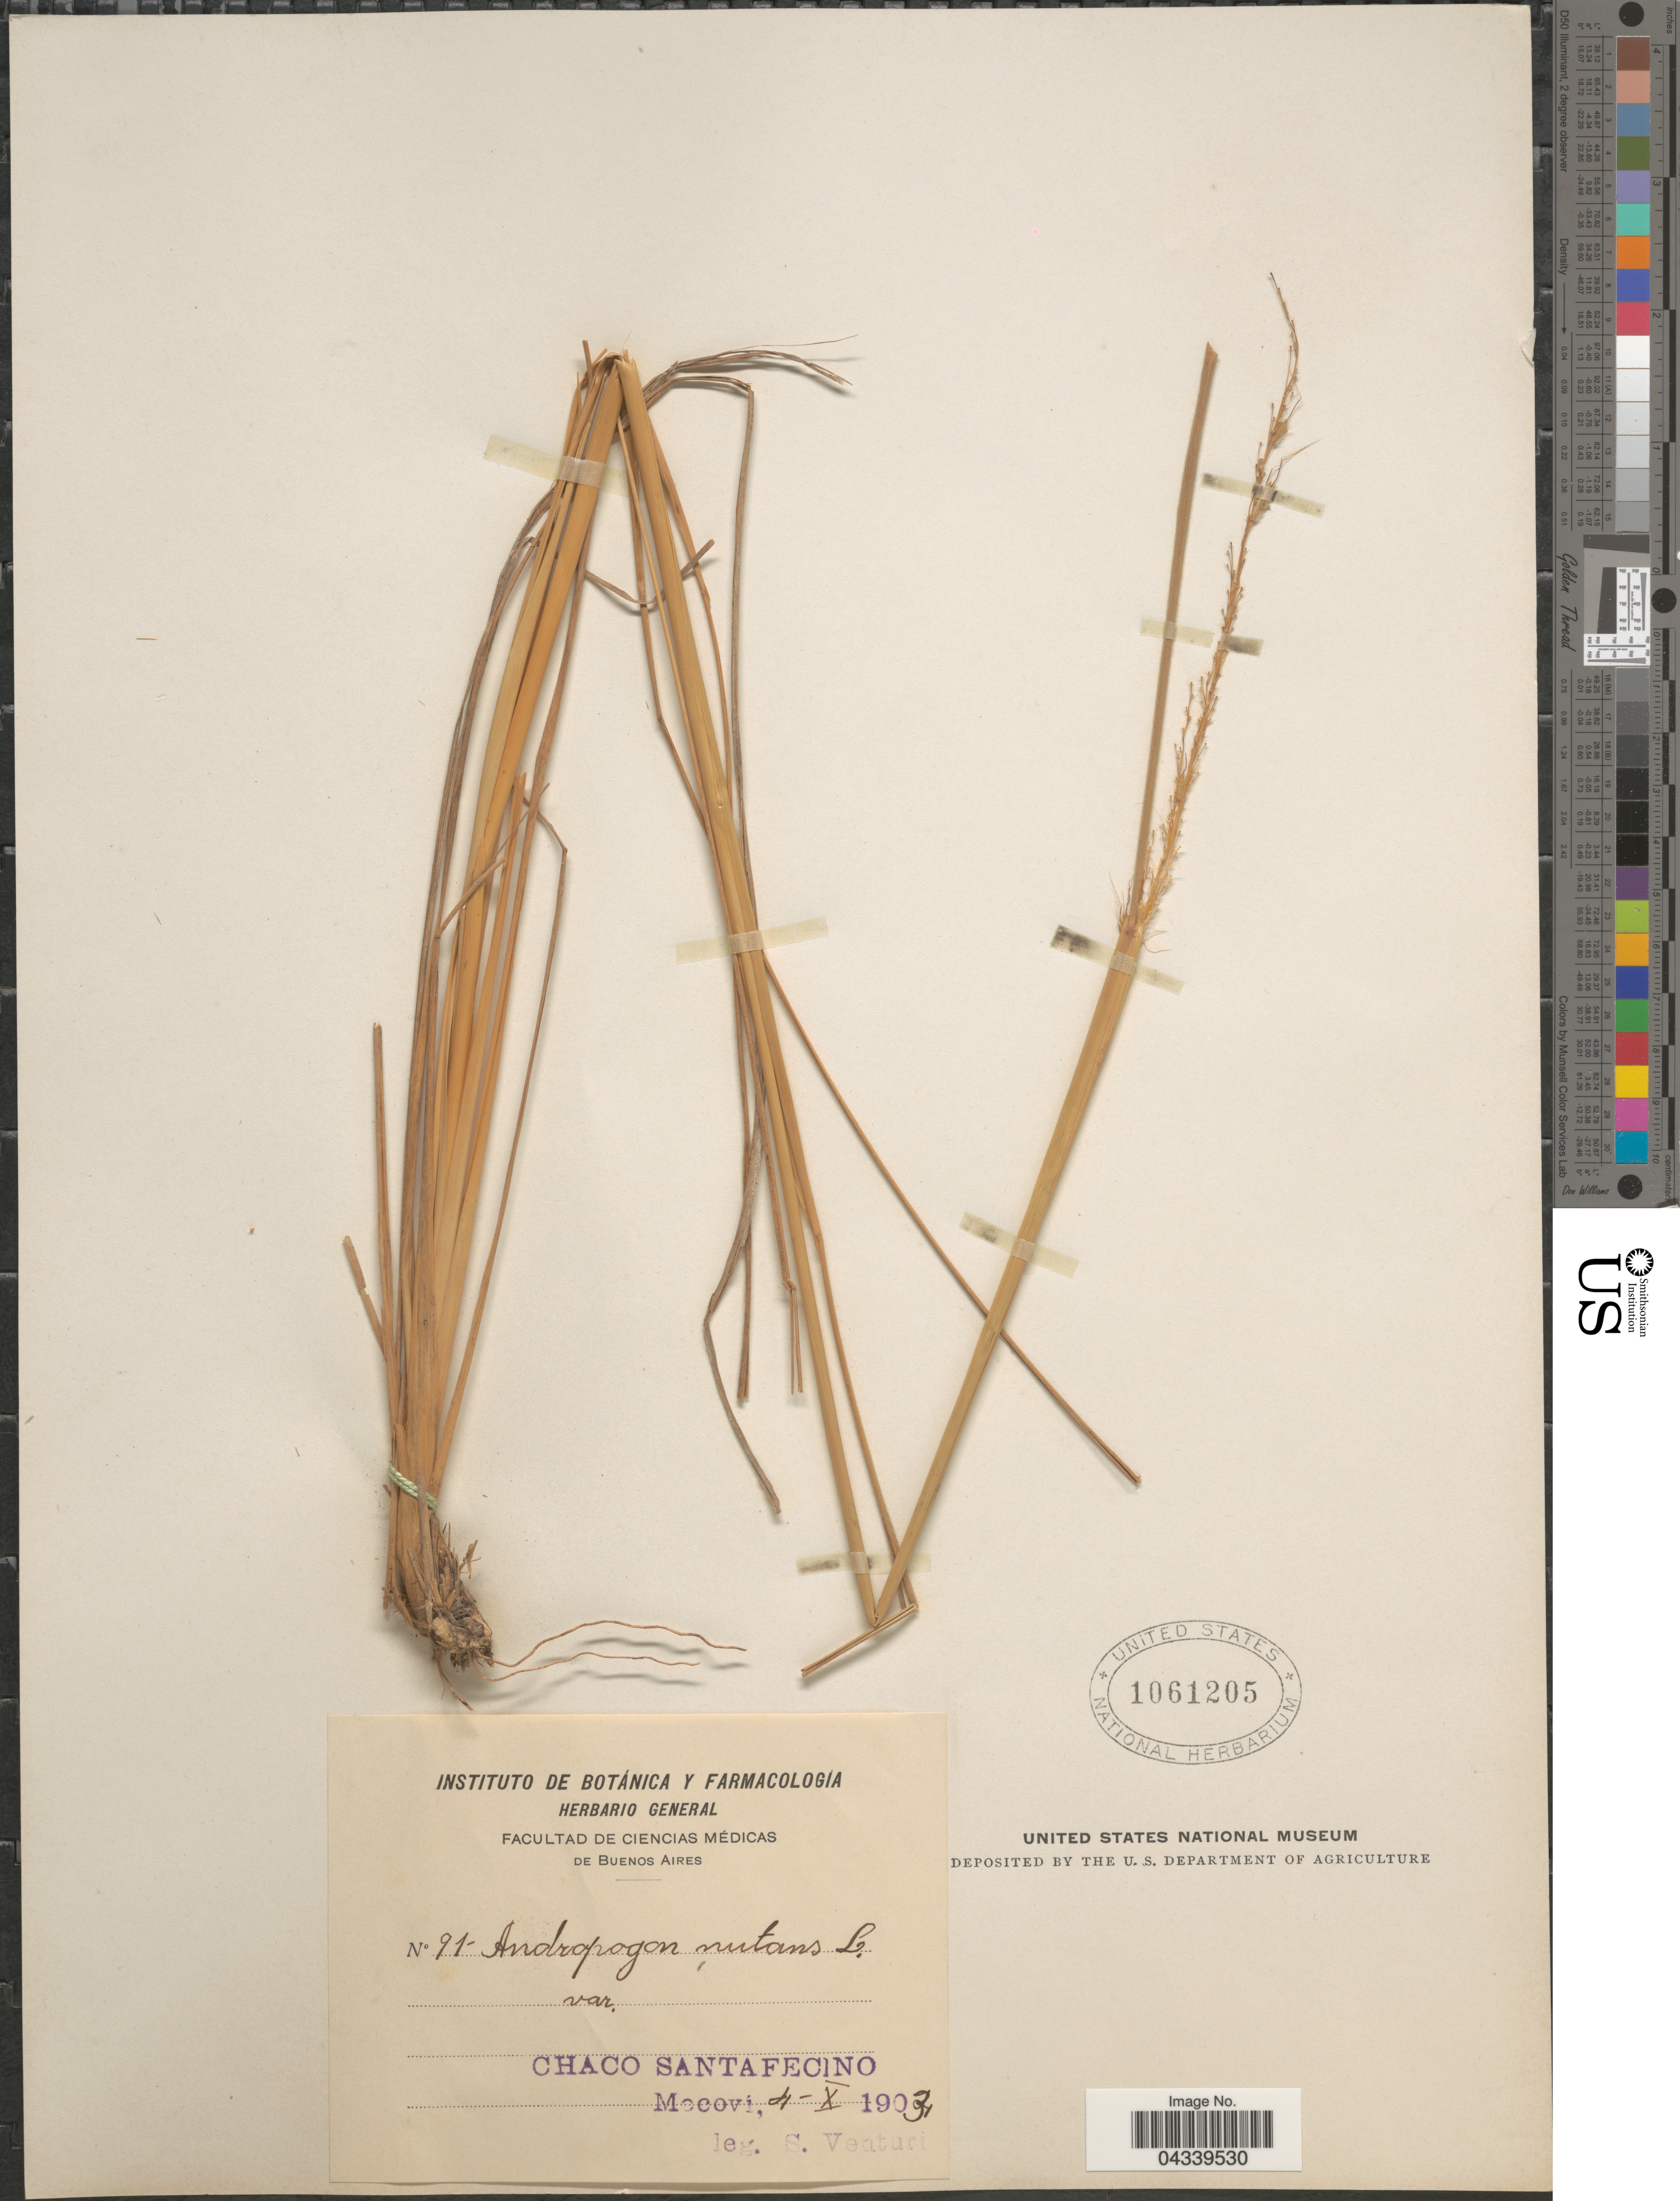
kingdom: Plantae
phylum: Tracheophyta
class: Liliopsida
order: Poales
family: Poaceae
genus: Sorghastrum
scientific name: Sorghastrum pellitum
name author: (Hack.) Parodi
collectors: S. Venturi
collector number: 91*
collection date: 1903-10-04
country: Argentina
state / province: Chaco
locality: Santafecino. Mecovi.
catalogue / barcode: US 1061205